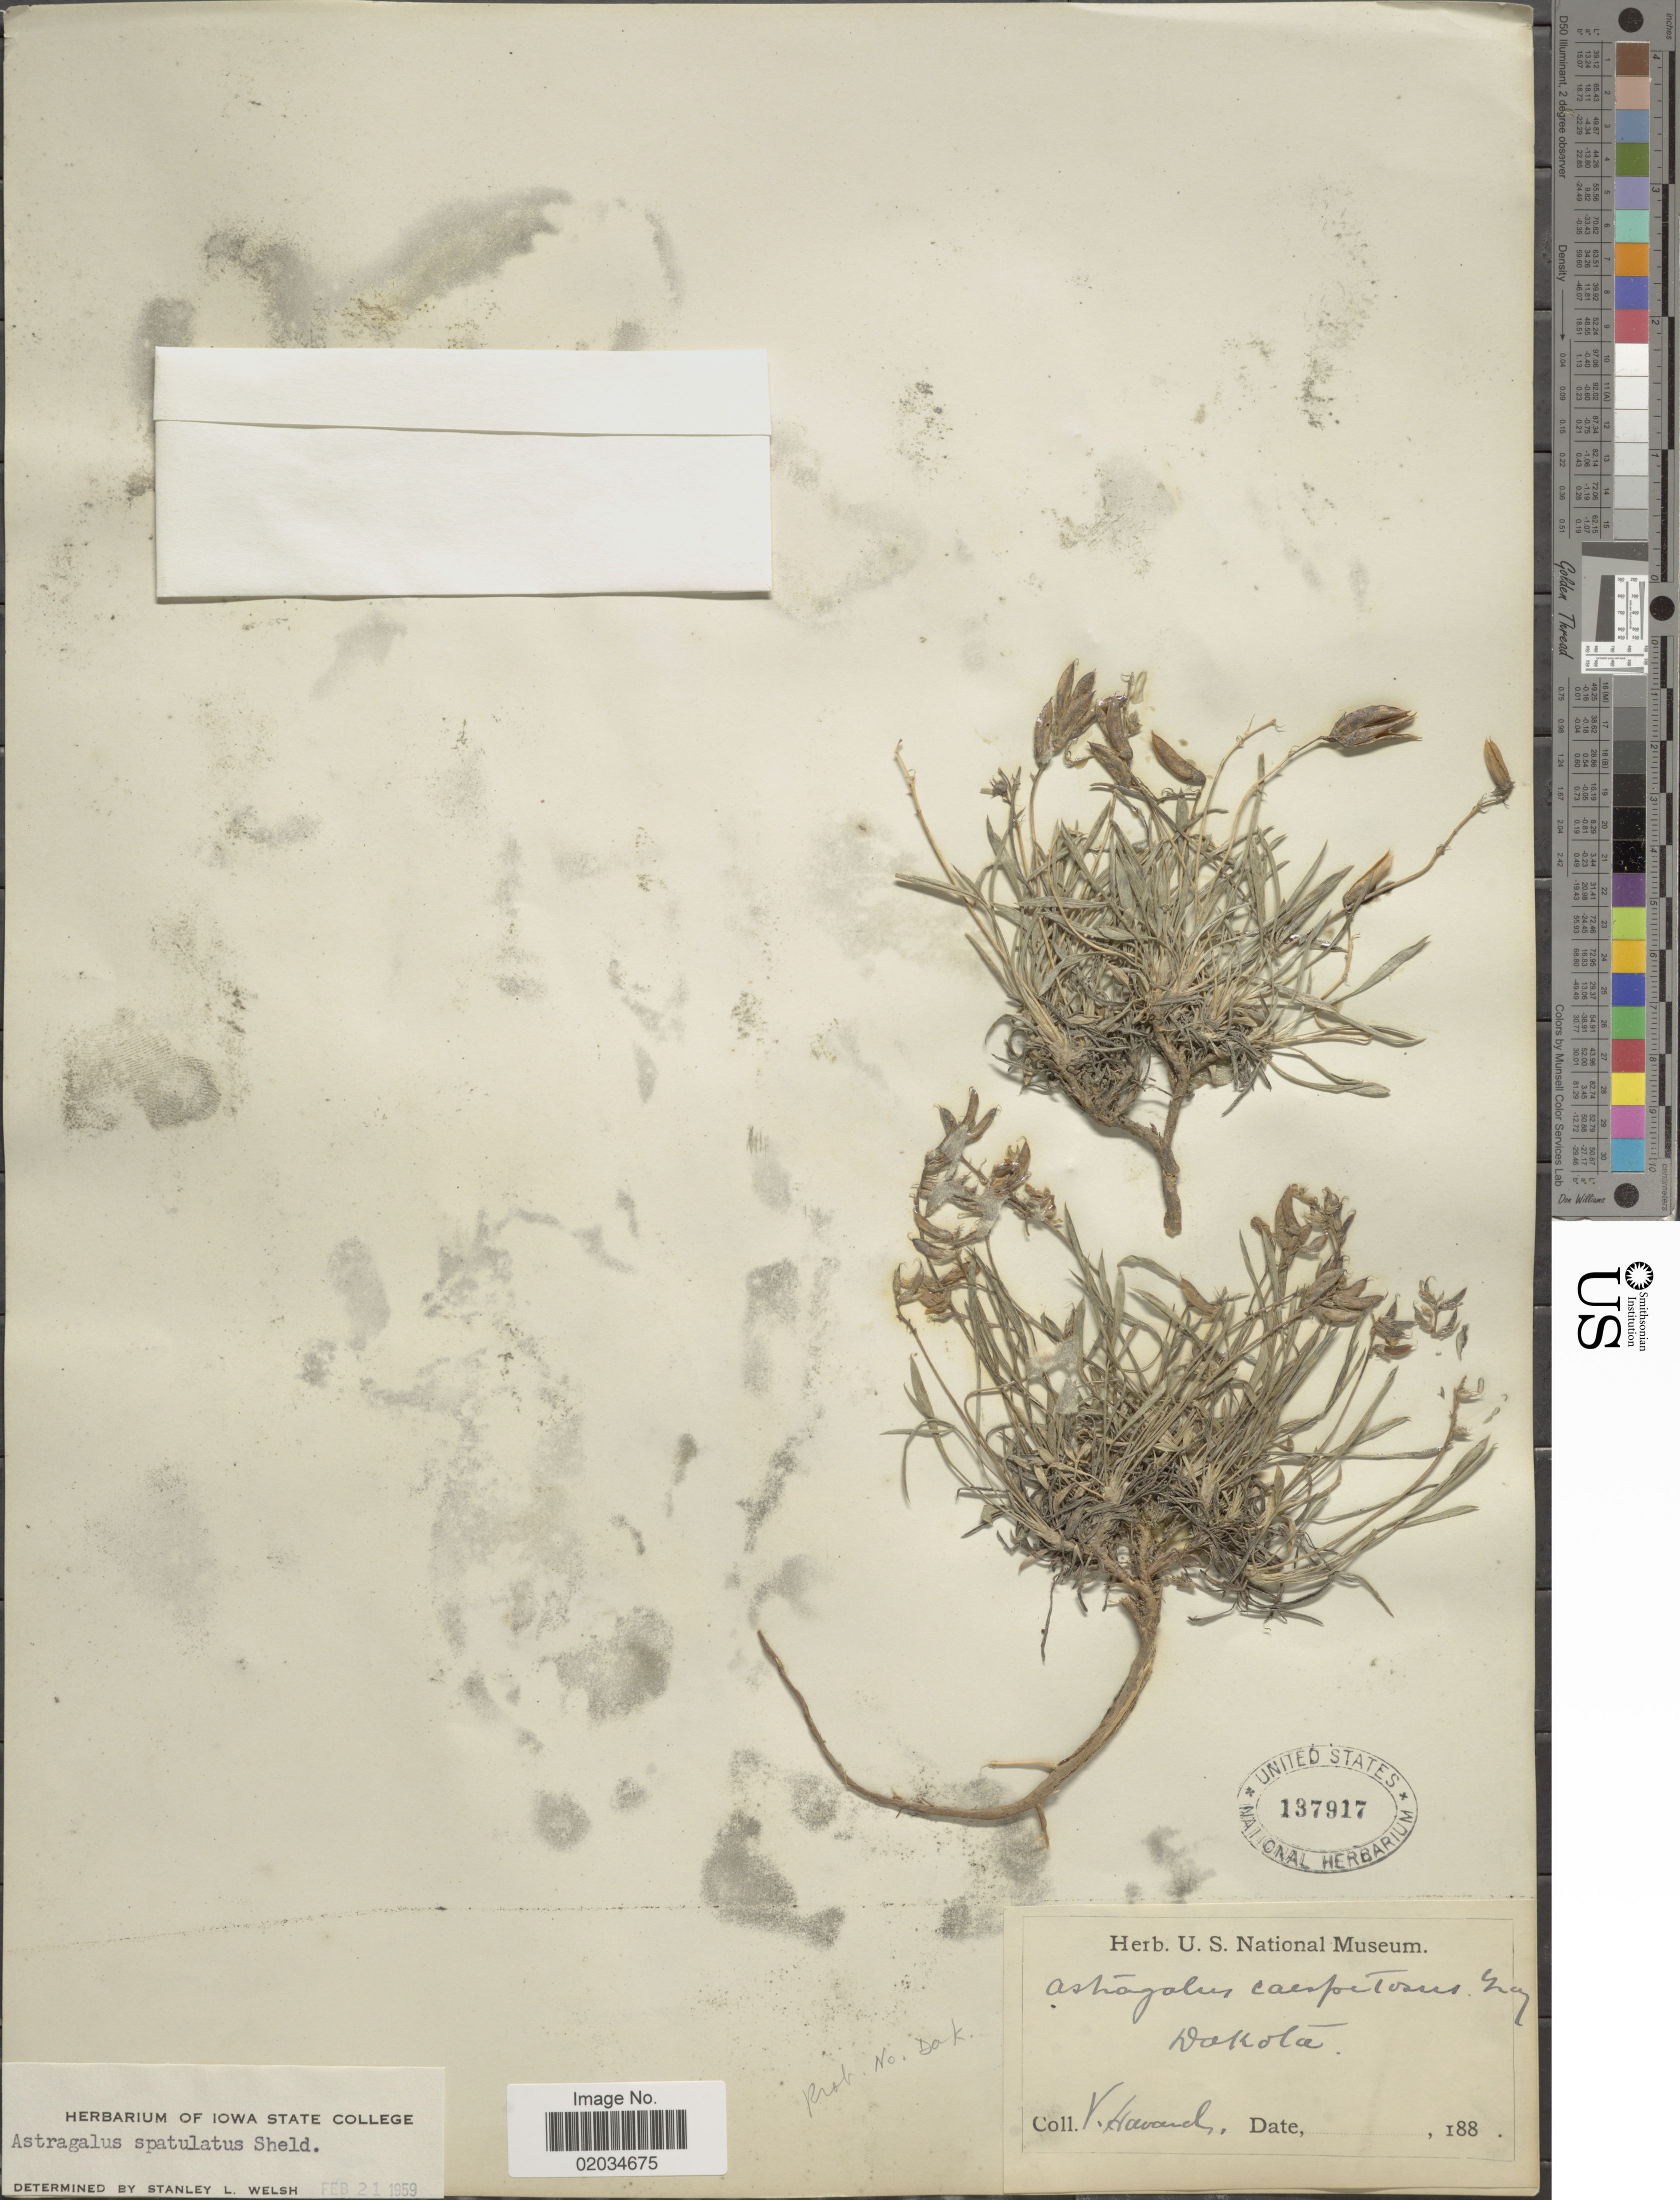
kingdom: Plantae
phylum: Tracheophyta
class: Magnoliopsida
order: Fabales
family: Fabaceae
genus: Astragalus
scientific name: Astragalus spatulatus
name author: E. Sheld.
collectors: V. Havard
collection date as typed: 188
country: United States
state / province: North Dakota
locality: Prob. No. Dak.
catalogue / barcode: US 137917